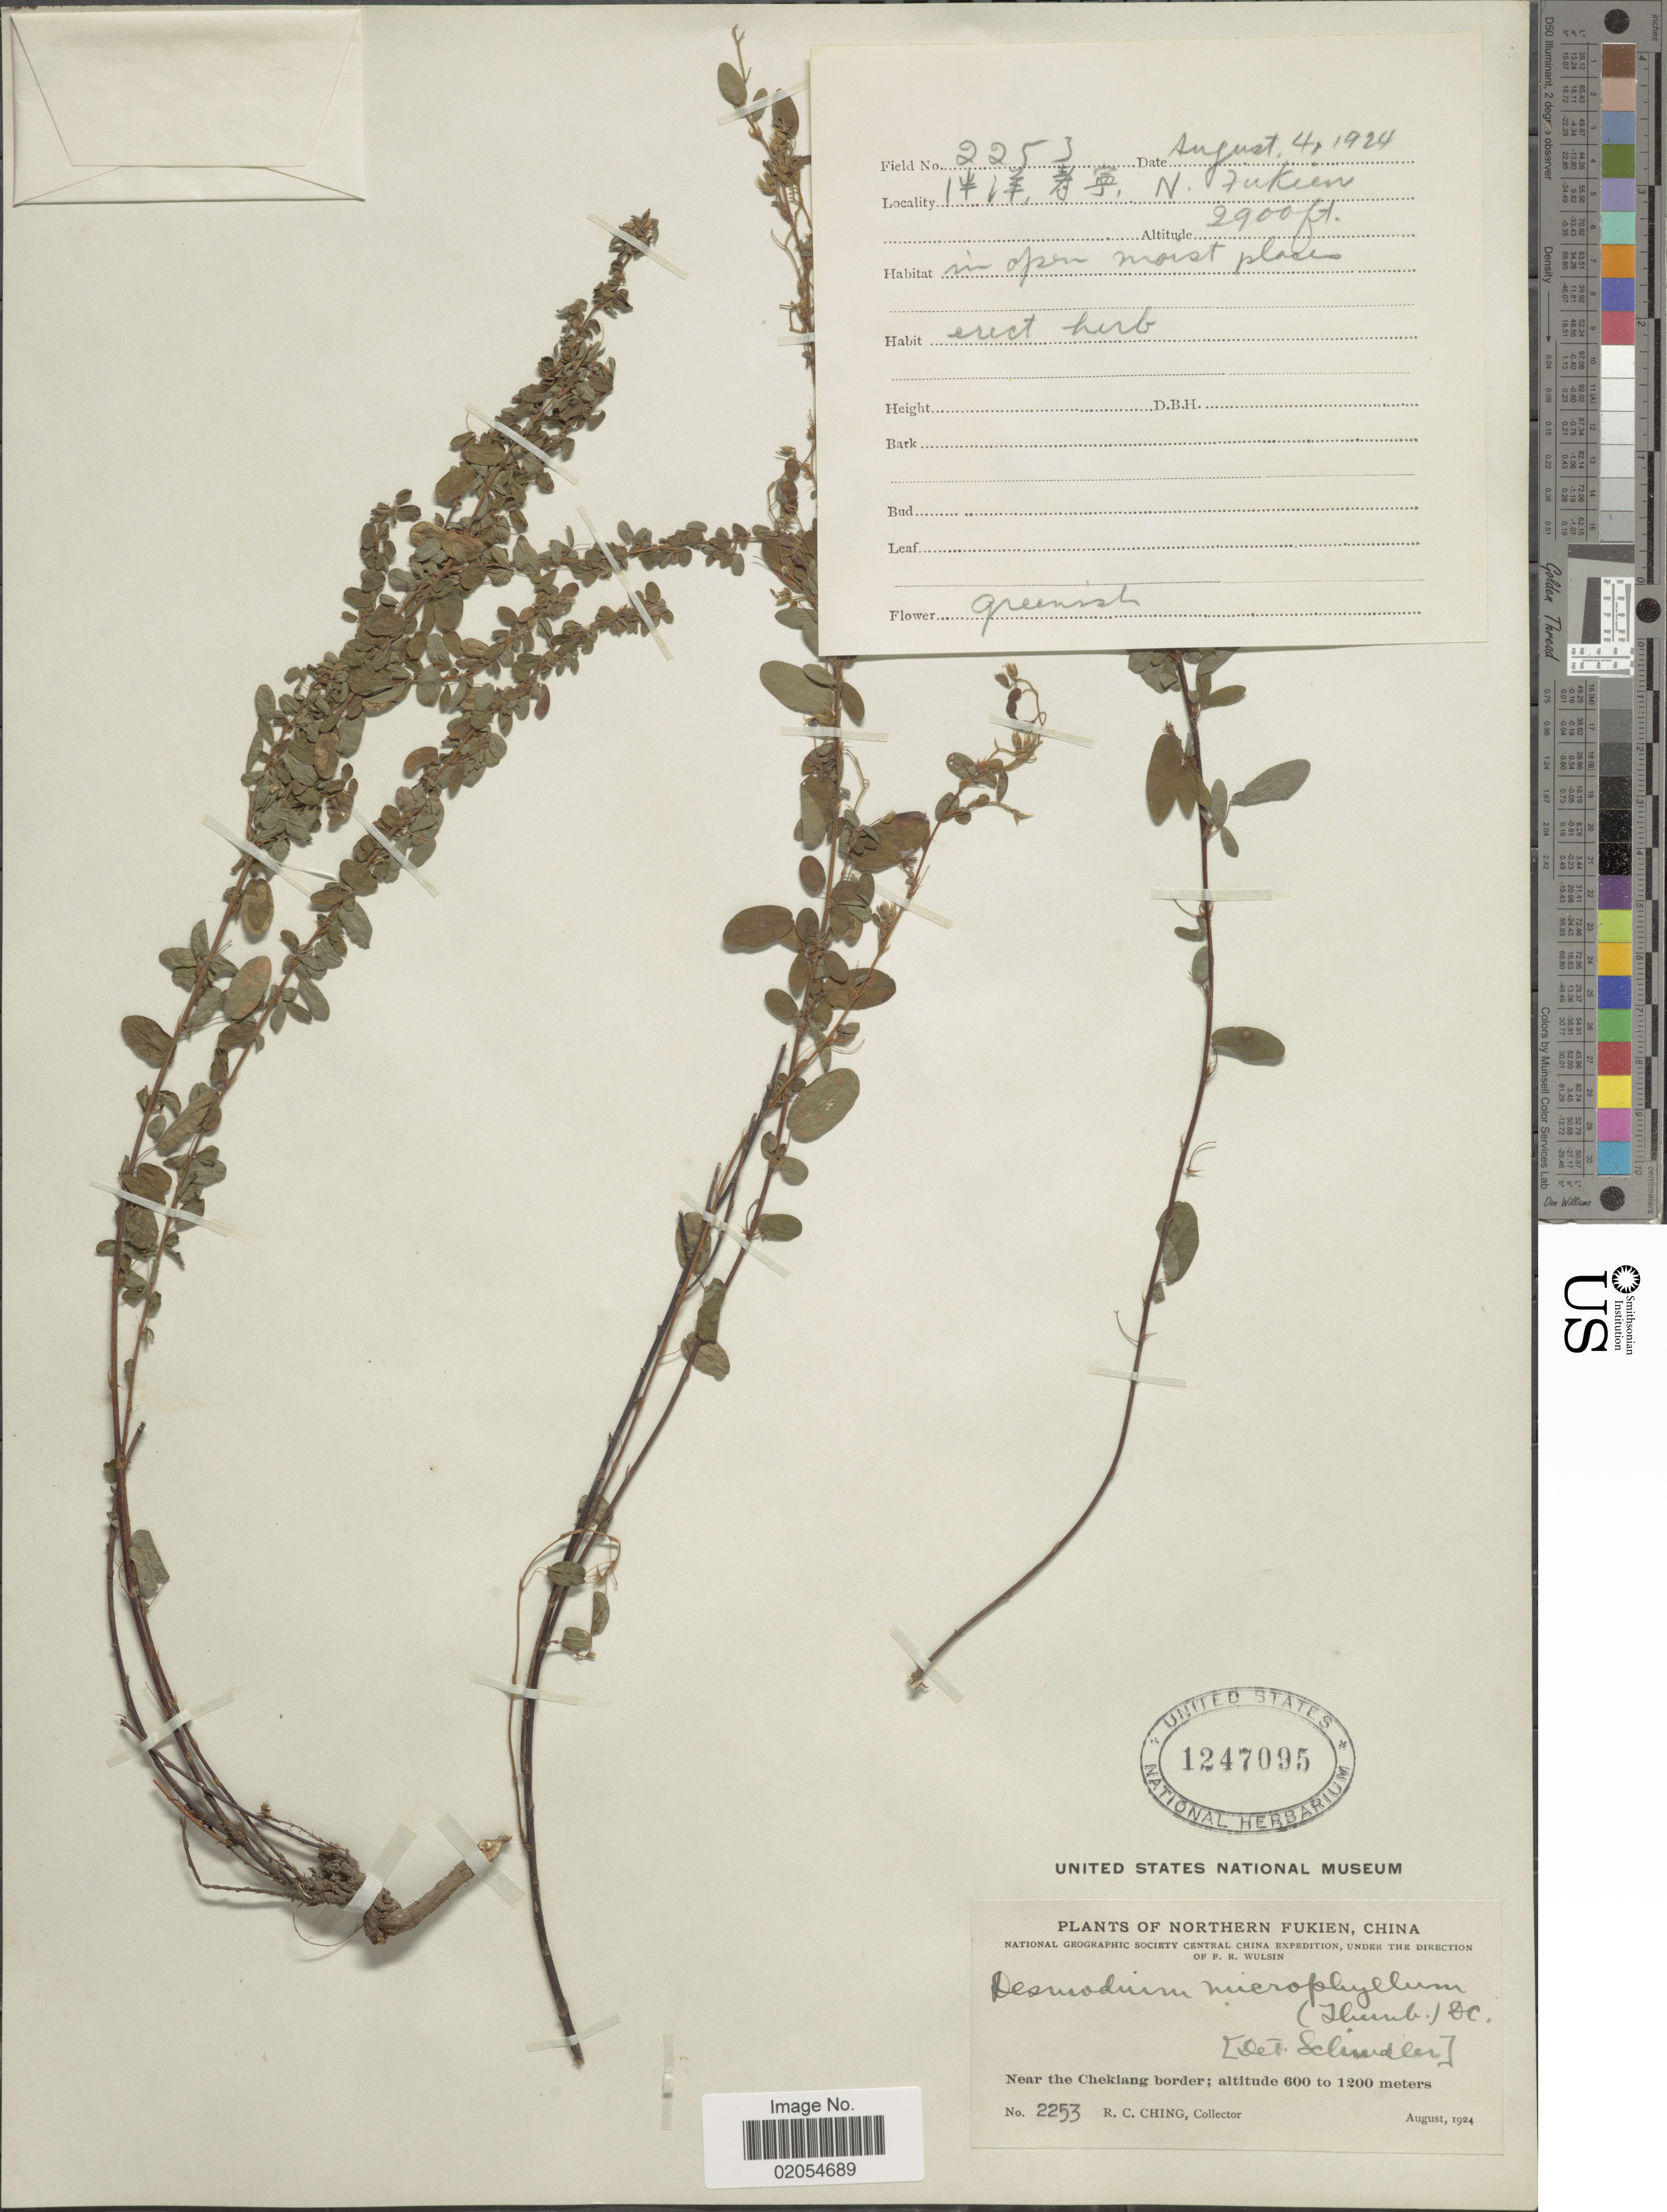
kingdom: Plantae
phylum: Tracheophyta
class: Magnoliopsida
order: Fabales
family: Fabaceae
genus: Leptodesmia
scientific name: Leptodesmia microphylla var. microphylla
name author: (Thunb.) H. Ohashi & K. Ohashi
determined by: Strong, Mark T., (BOT), Smithsonian Institution - National Museum of Natural History (UNITED STATES)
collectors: R. C. Ching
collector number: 2253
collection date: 1924-08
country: China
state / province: Fujian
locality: Northern Fukien. Near the Chekiang border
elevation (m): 600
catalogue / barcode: US 1247095